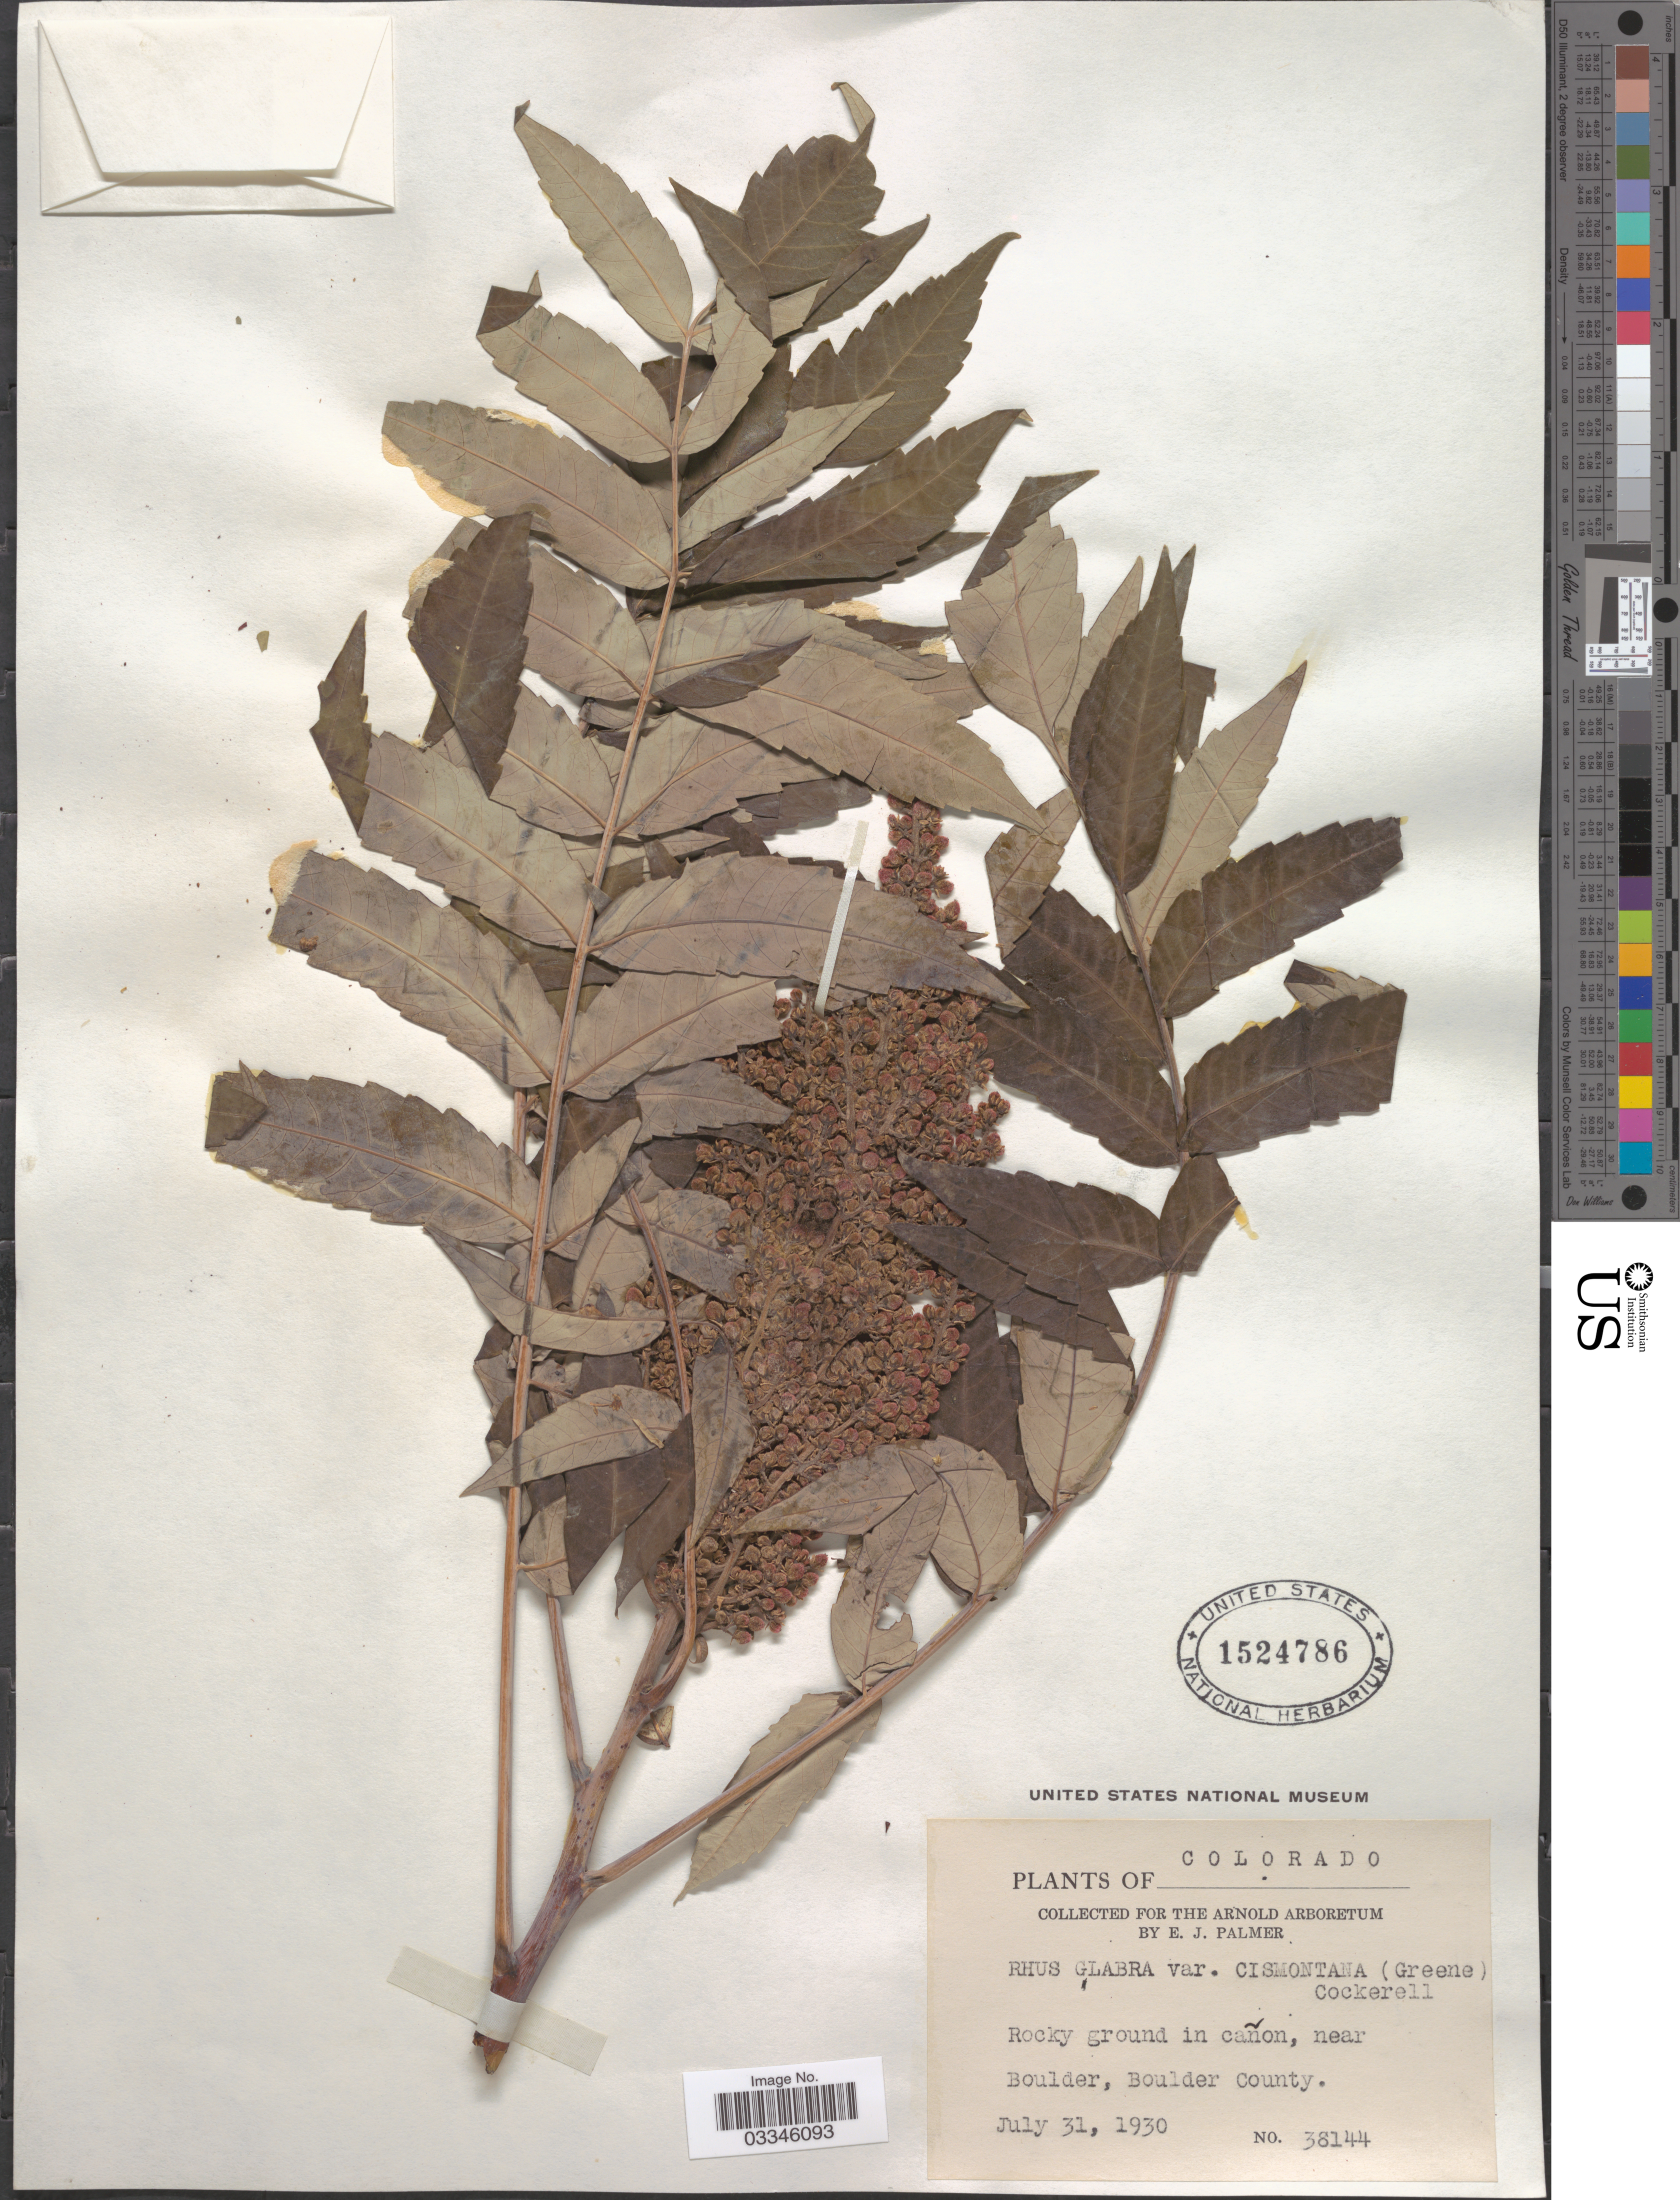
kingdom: Plantae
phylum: Tracheophyta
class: Magnoliopsida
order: Sapindales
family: Anacardiaceae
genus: Rhus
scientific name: Rhus glabra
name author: L.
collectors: E. J. Palmer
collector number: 38144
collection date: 1930-07-31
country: United States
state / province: Colorado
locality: Near Boulder, Boulder County.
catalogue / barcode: US 1524786